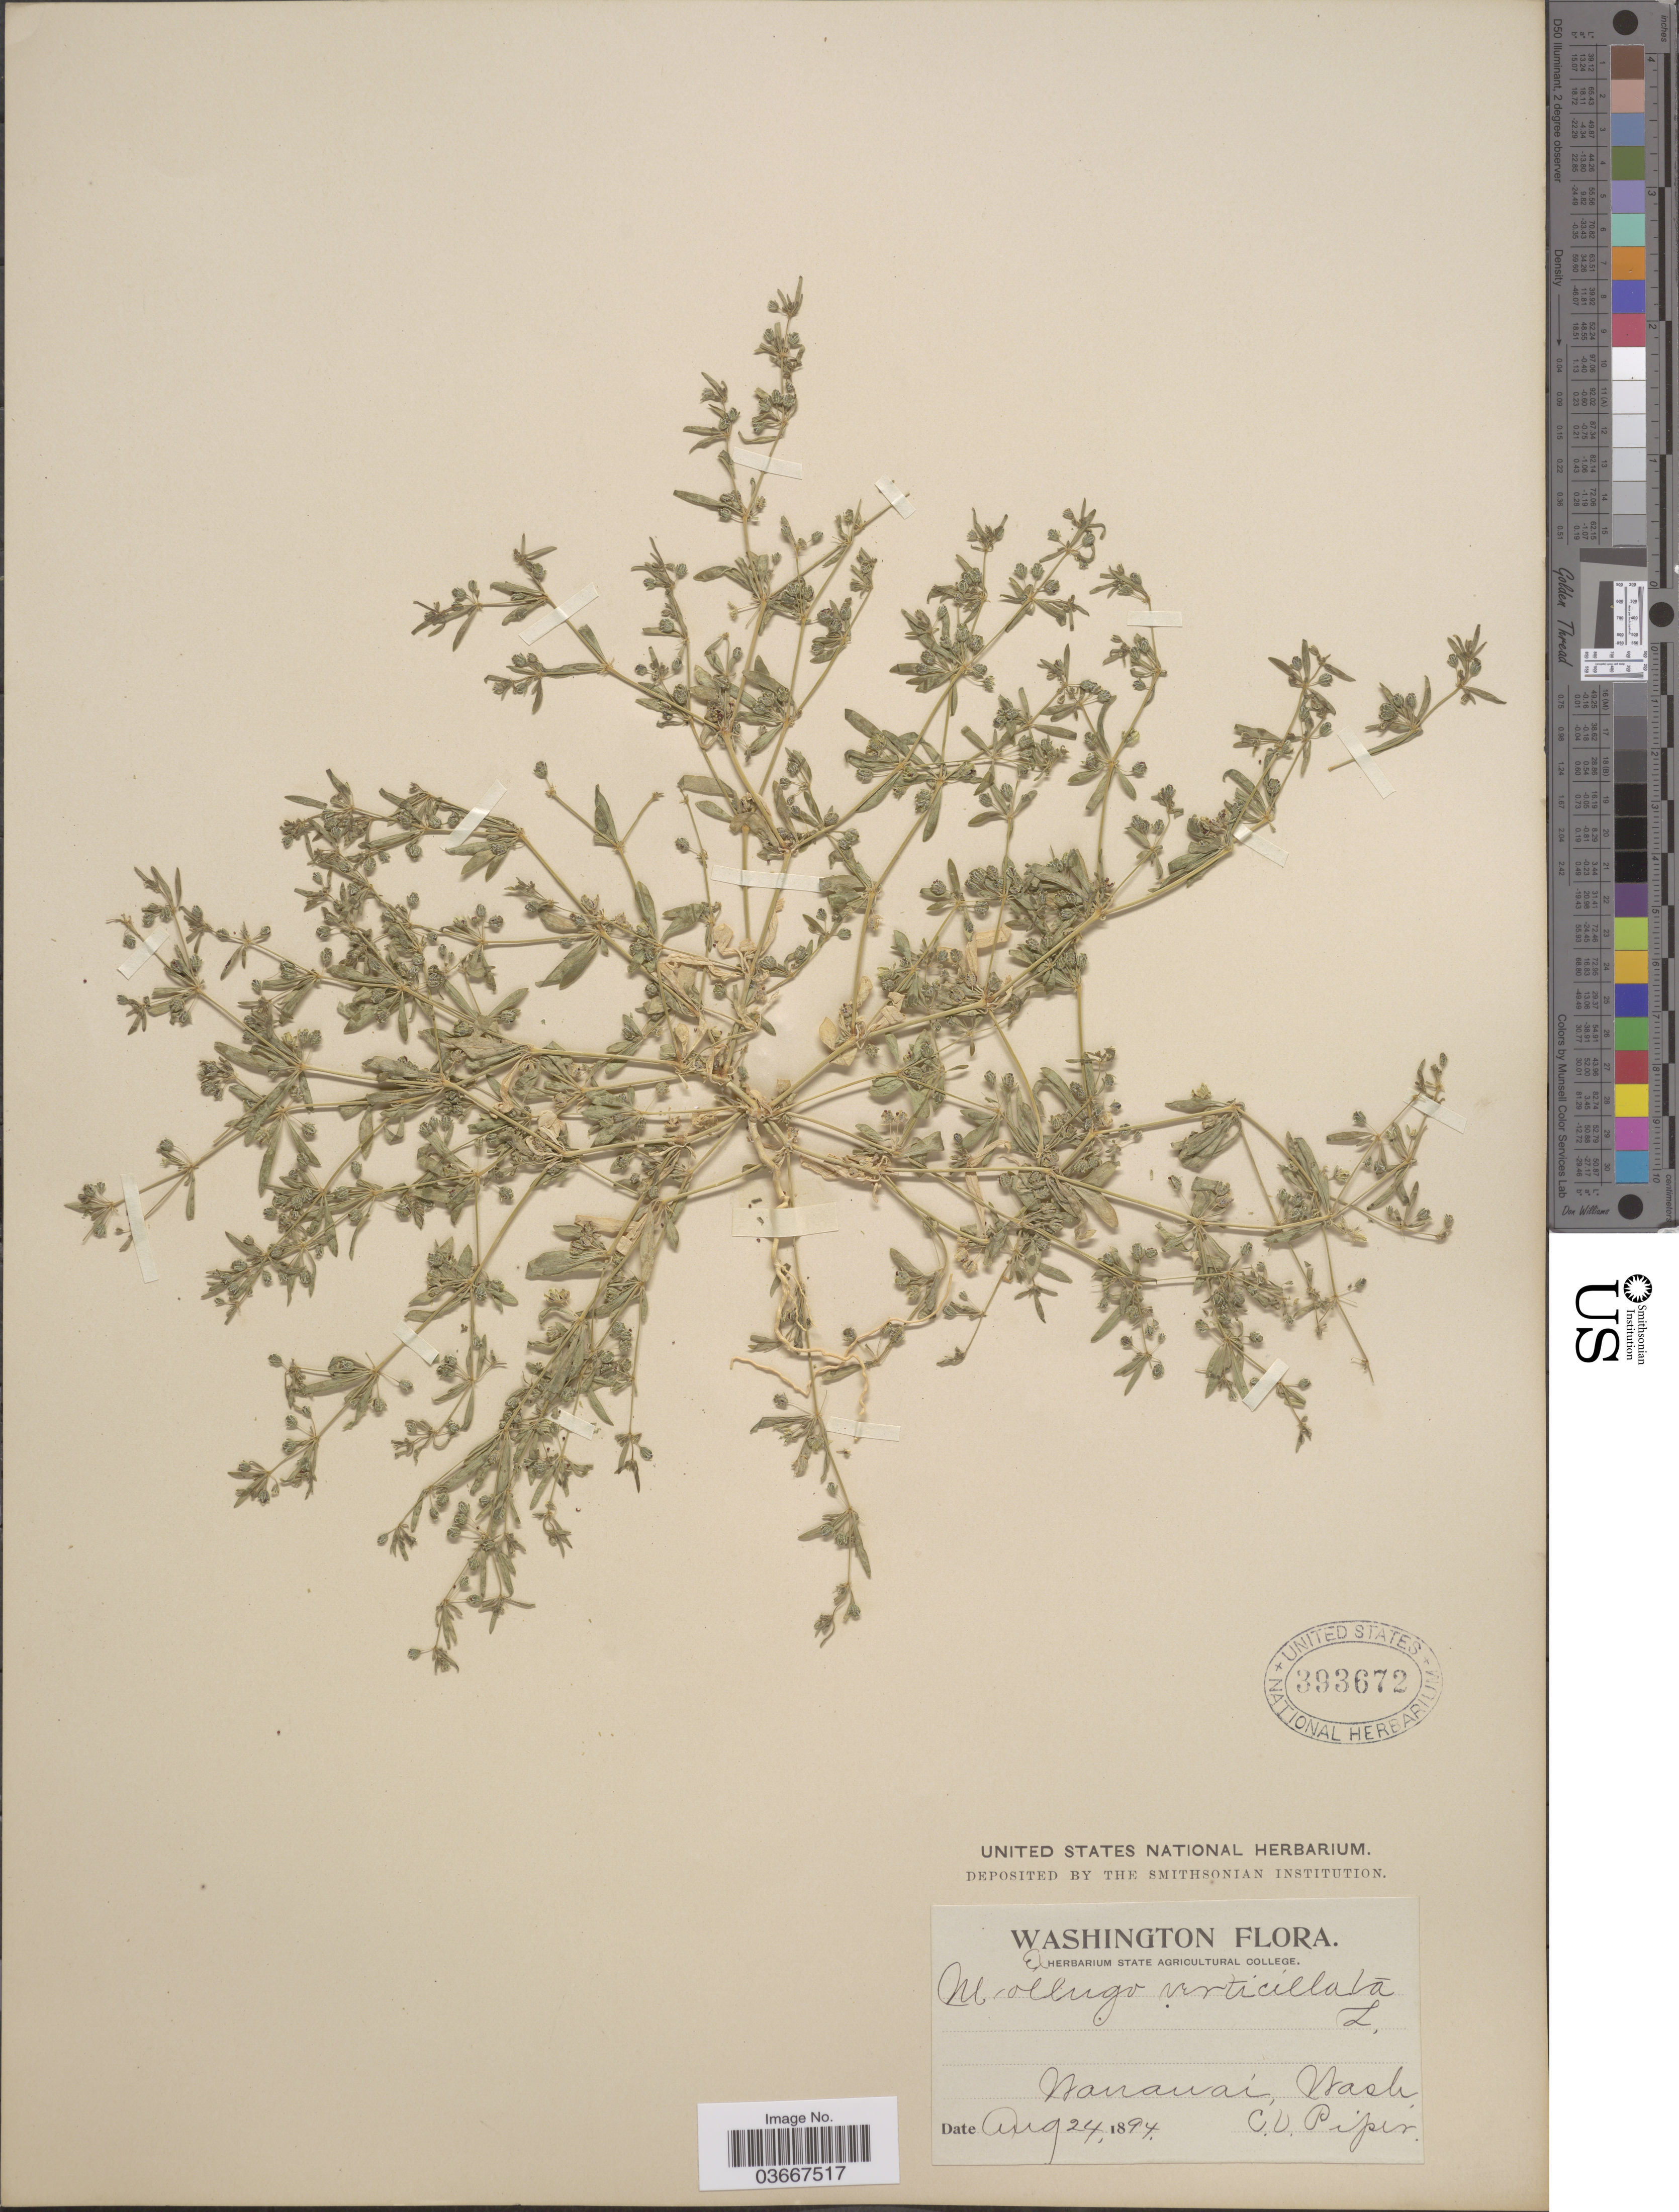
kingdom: Plantae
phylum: Tracheophyta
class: Magnoliopsida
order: Caryophyllales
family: Molluginaceae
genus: Mollugo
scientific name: Mollugo verticillata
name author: L.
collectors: C. V. Piper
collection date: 1894-08-24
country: United States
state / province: Washington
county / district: Whitman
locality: Wawawai.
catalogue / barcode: US 393672